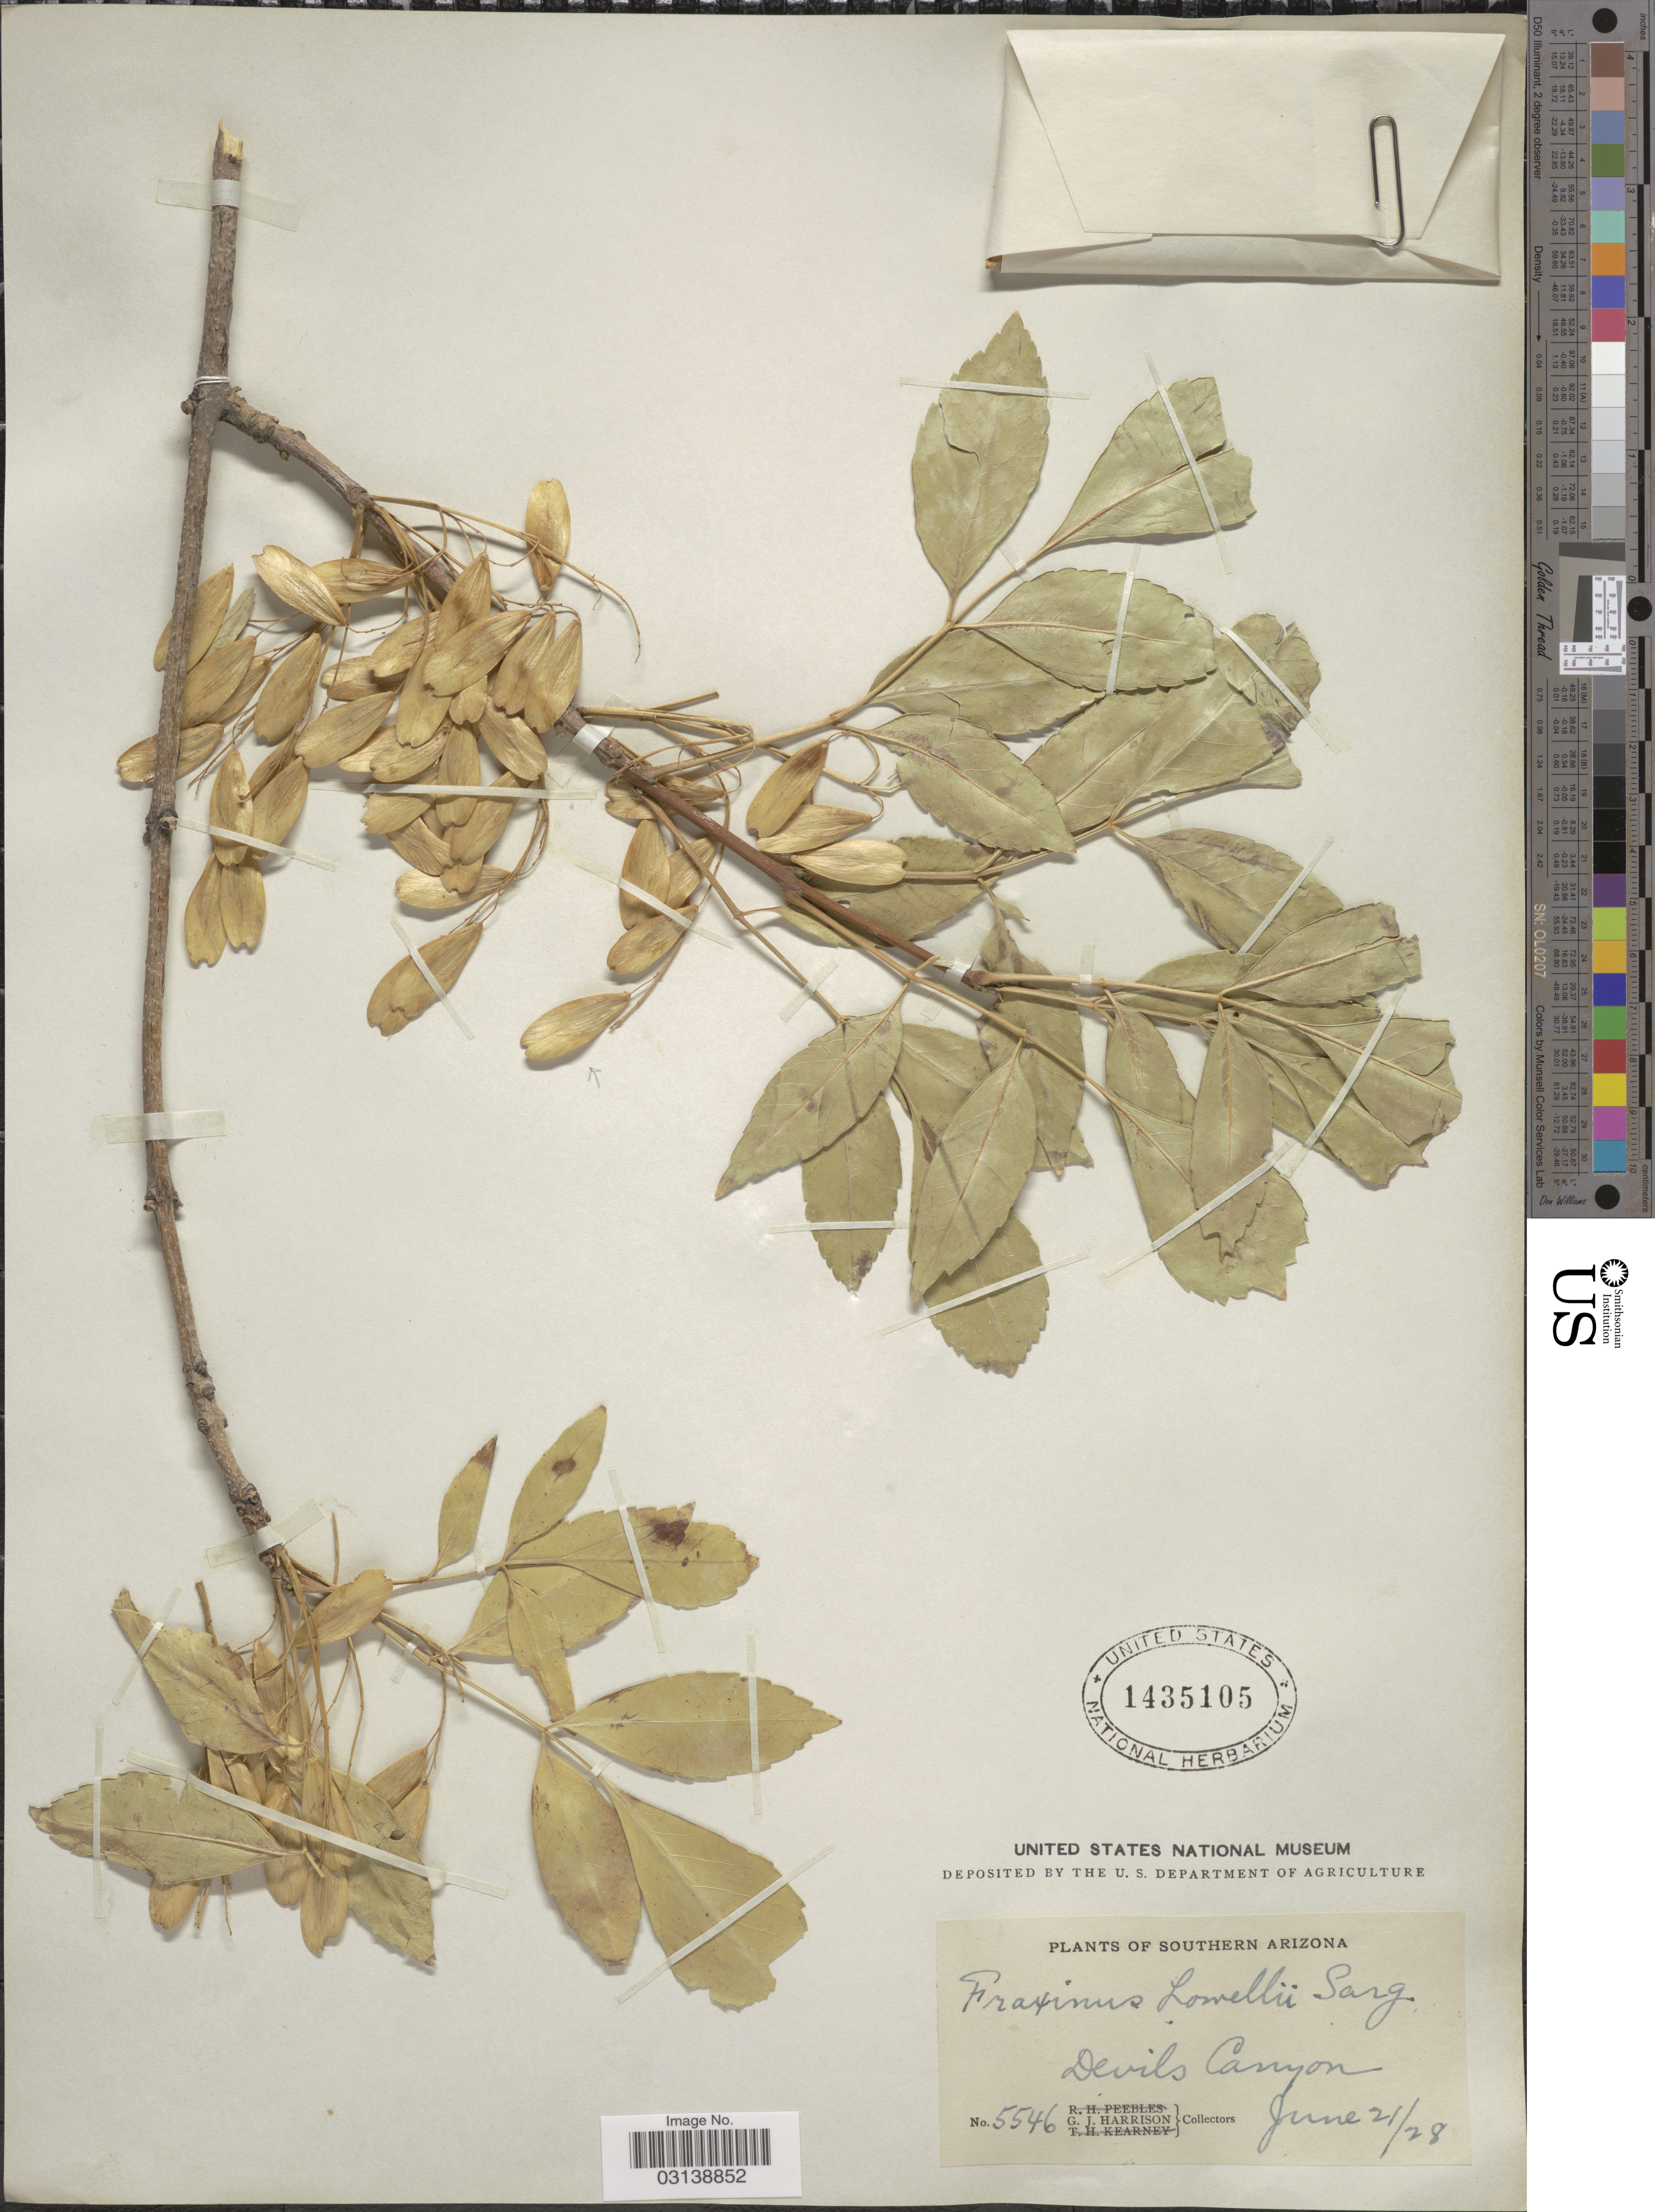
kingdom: Plantae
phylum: Tracheophyta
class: Magnoliopsida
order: Lamiales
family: Oleaceae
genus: Fraxinus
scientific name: Fraxinus lowellii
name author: Sarg. in Rehder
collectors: G. J. Harrison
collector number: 5546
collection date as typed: Transcribed d/m/y: 21/6/28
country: United States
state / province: Arizona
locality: Southern Arizona. Devils Canyon.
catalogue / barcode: US 1435105